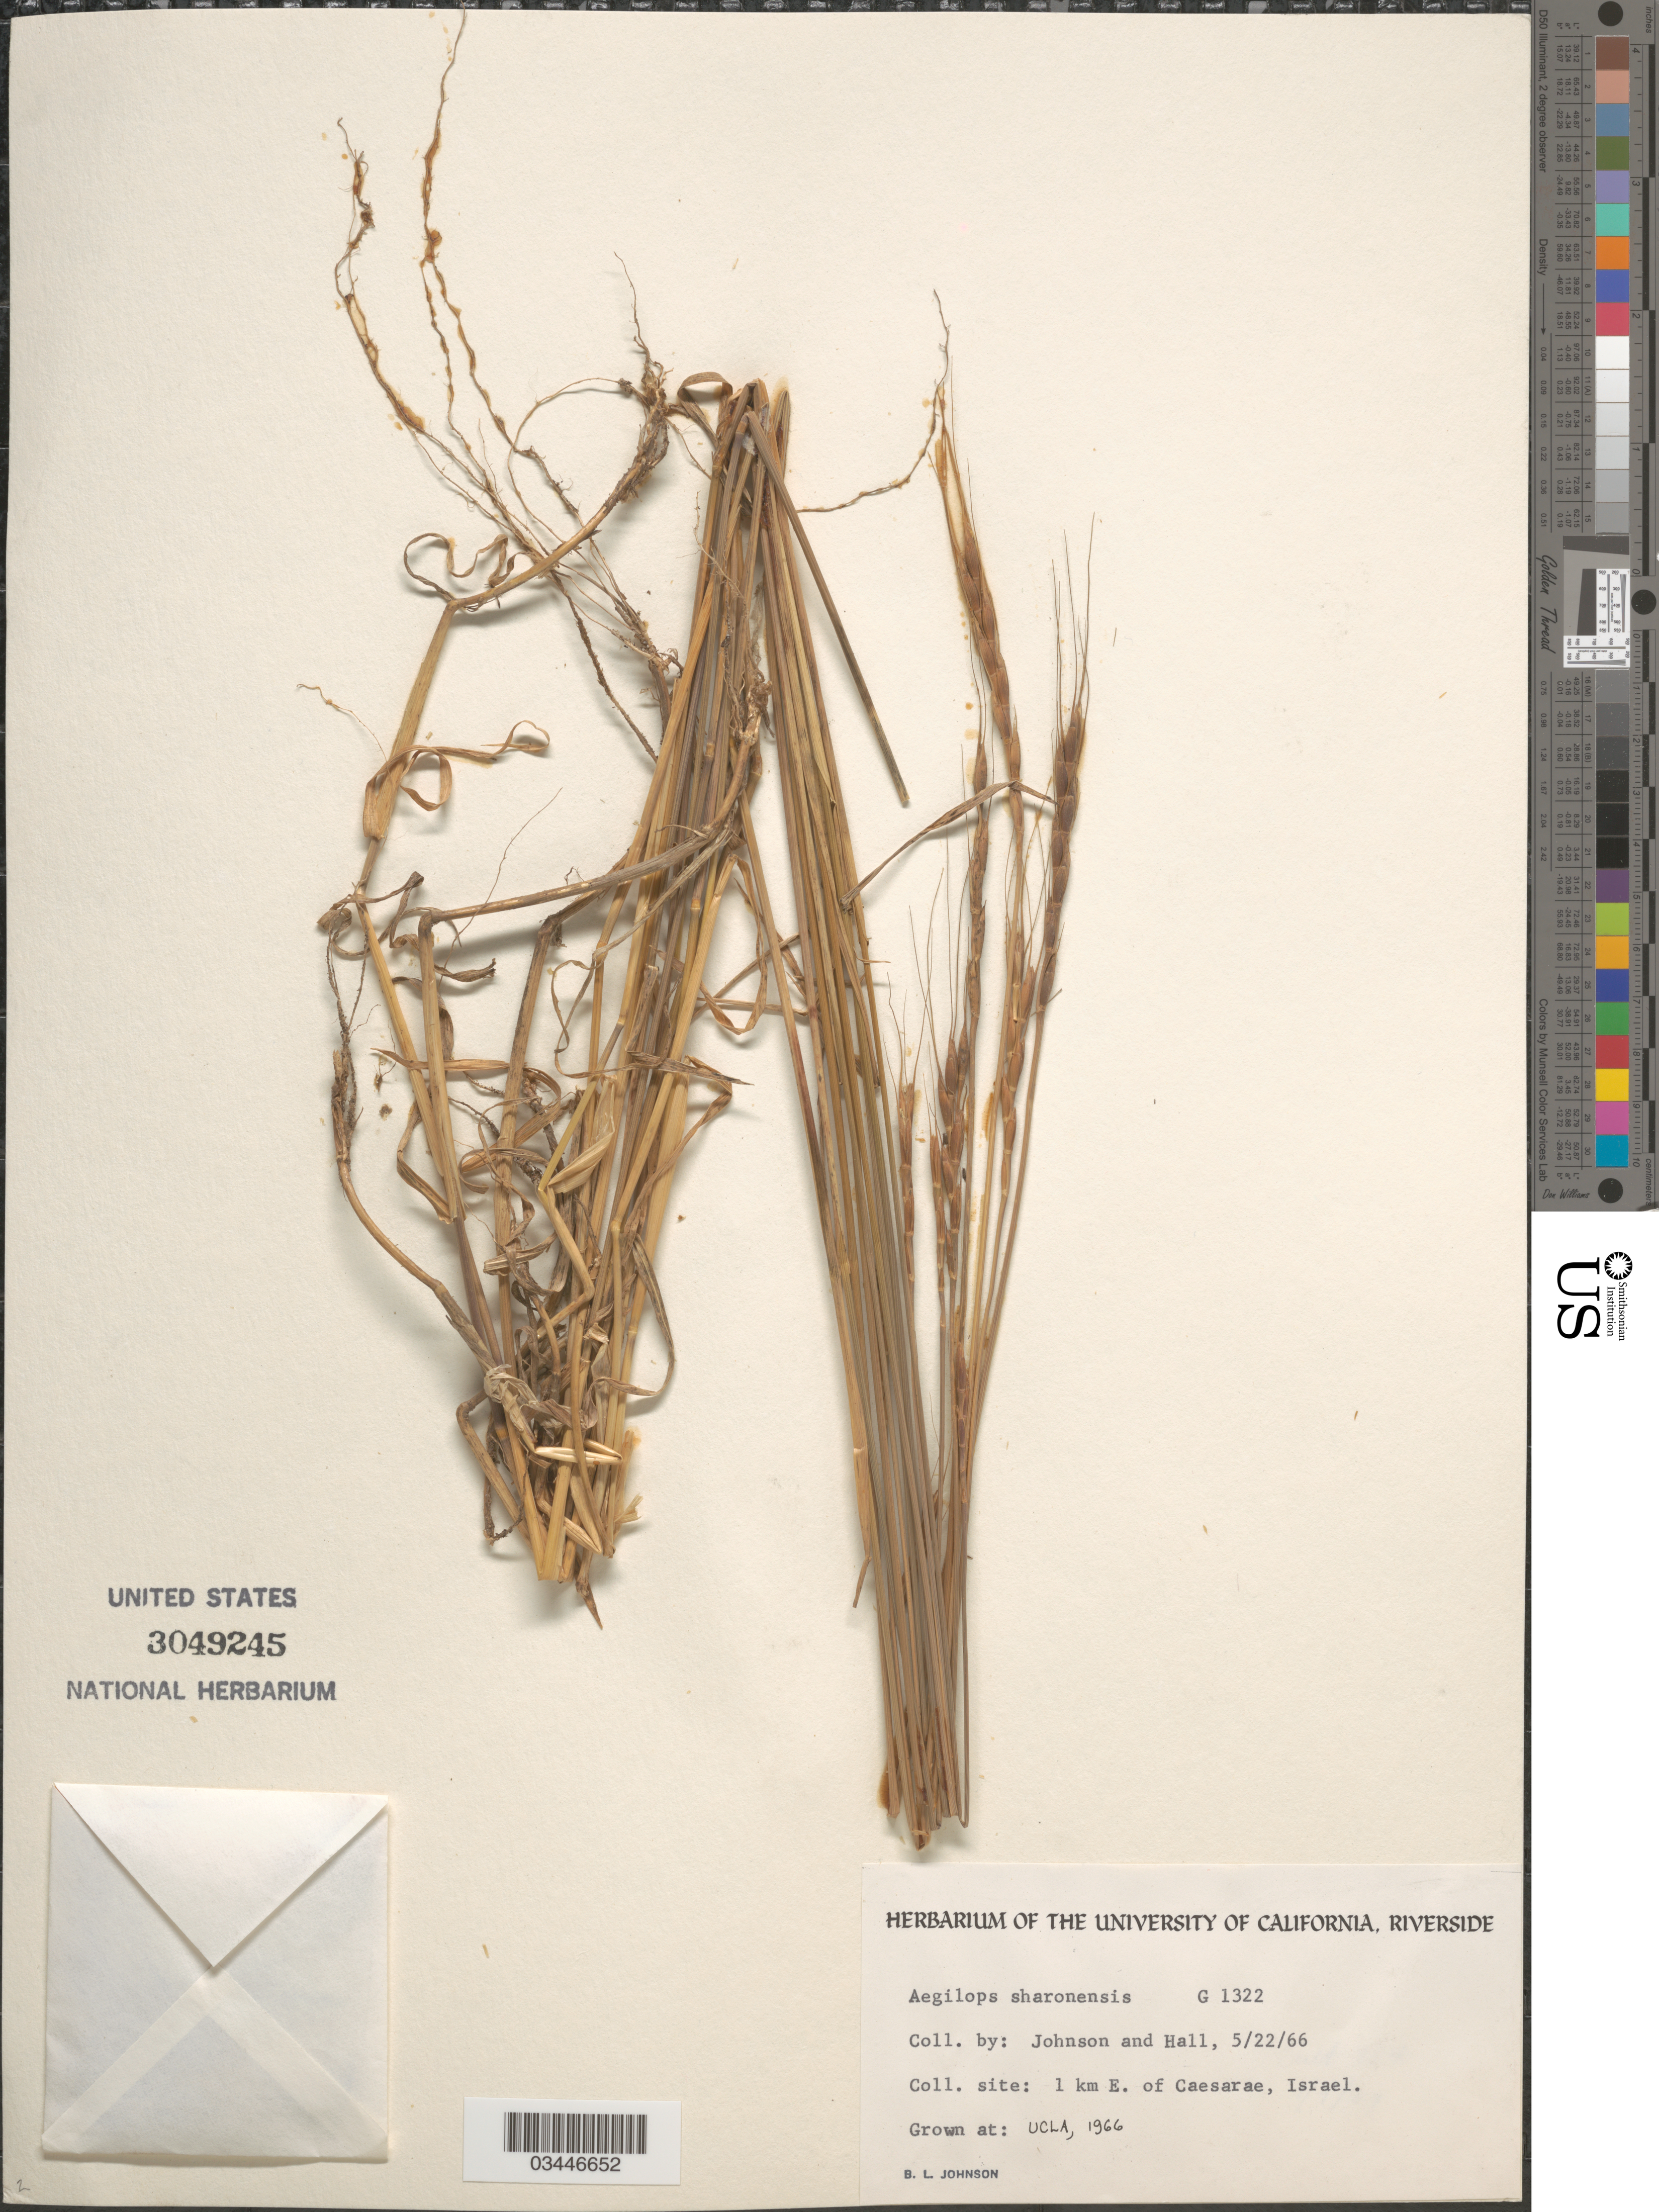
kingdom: Plantae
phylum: Tracheophyta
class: Liliopsida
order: Poales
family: Poaceae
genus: Aegilops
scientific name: Aegilops sharonensis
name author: Eig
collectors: B. Johnson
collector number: G1322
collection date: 1966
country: United States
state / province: California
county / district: Los Angeles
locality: UCLA.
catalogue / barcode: US 3049245